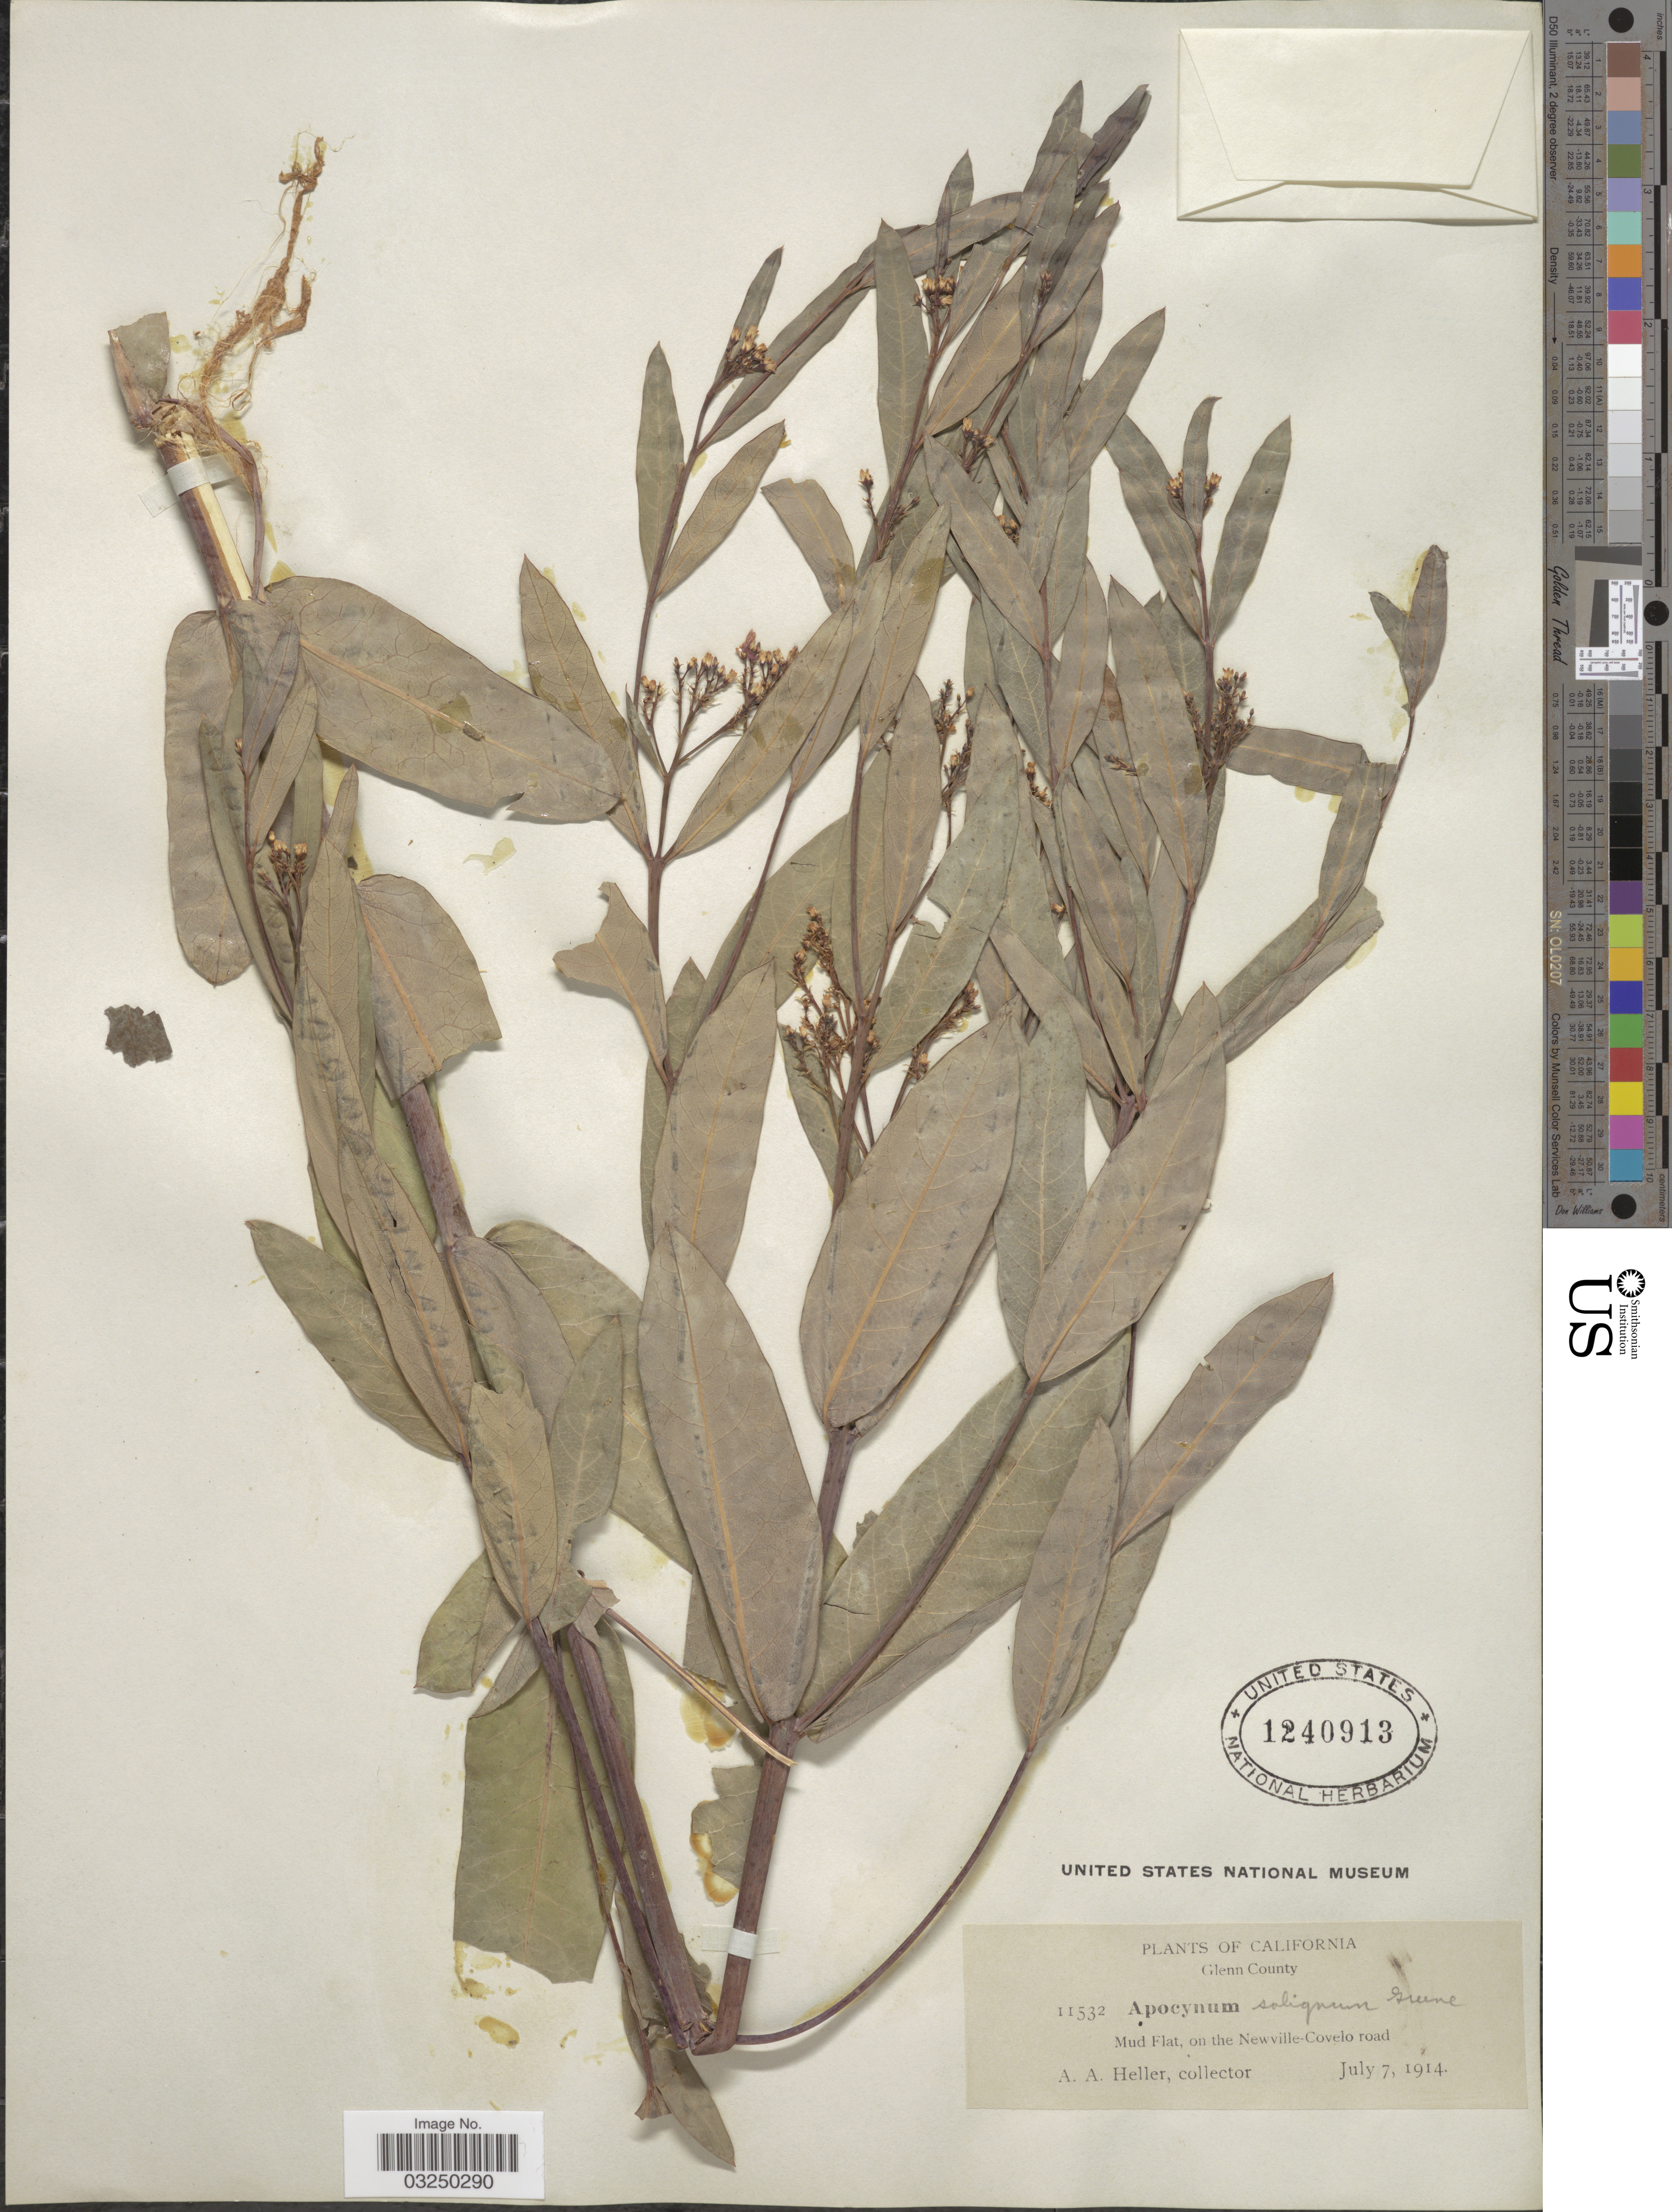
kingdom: Plantae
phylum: Tracheophyta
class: Magnoliopsida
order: Gentianales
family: Apocynaceae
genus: Apocynum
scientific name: Apocynum sp.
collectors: A. A. Heller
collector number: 11532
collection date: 1914-07-07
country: United States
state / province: California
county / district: Glenn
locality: Glenn County, Mud Flat, on the Newville-Covelo road.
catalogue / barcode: US 1240913